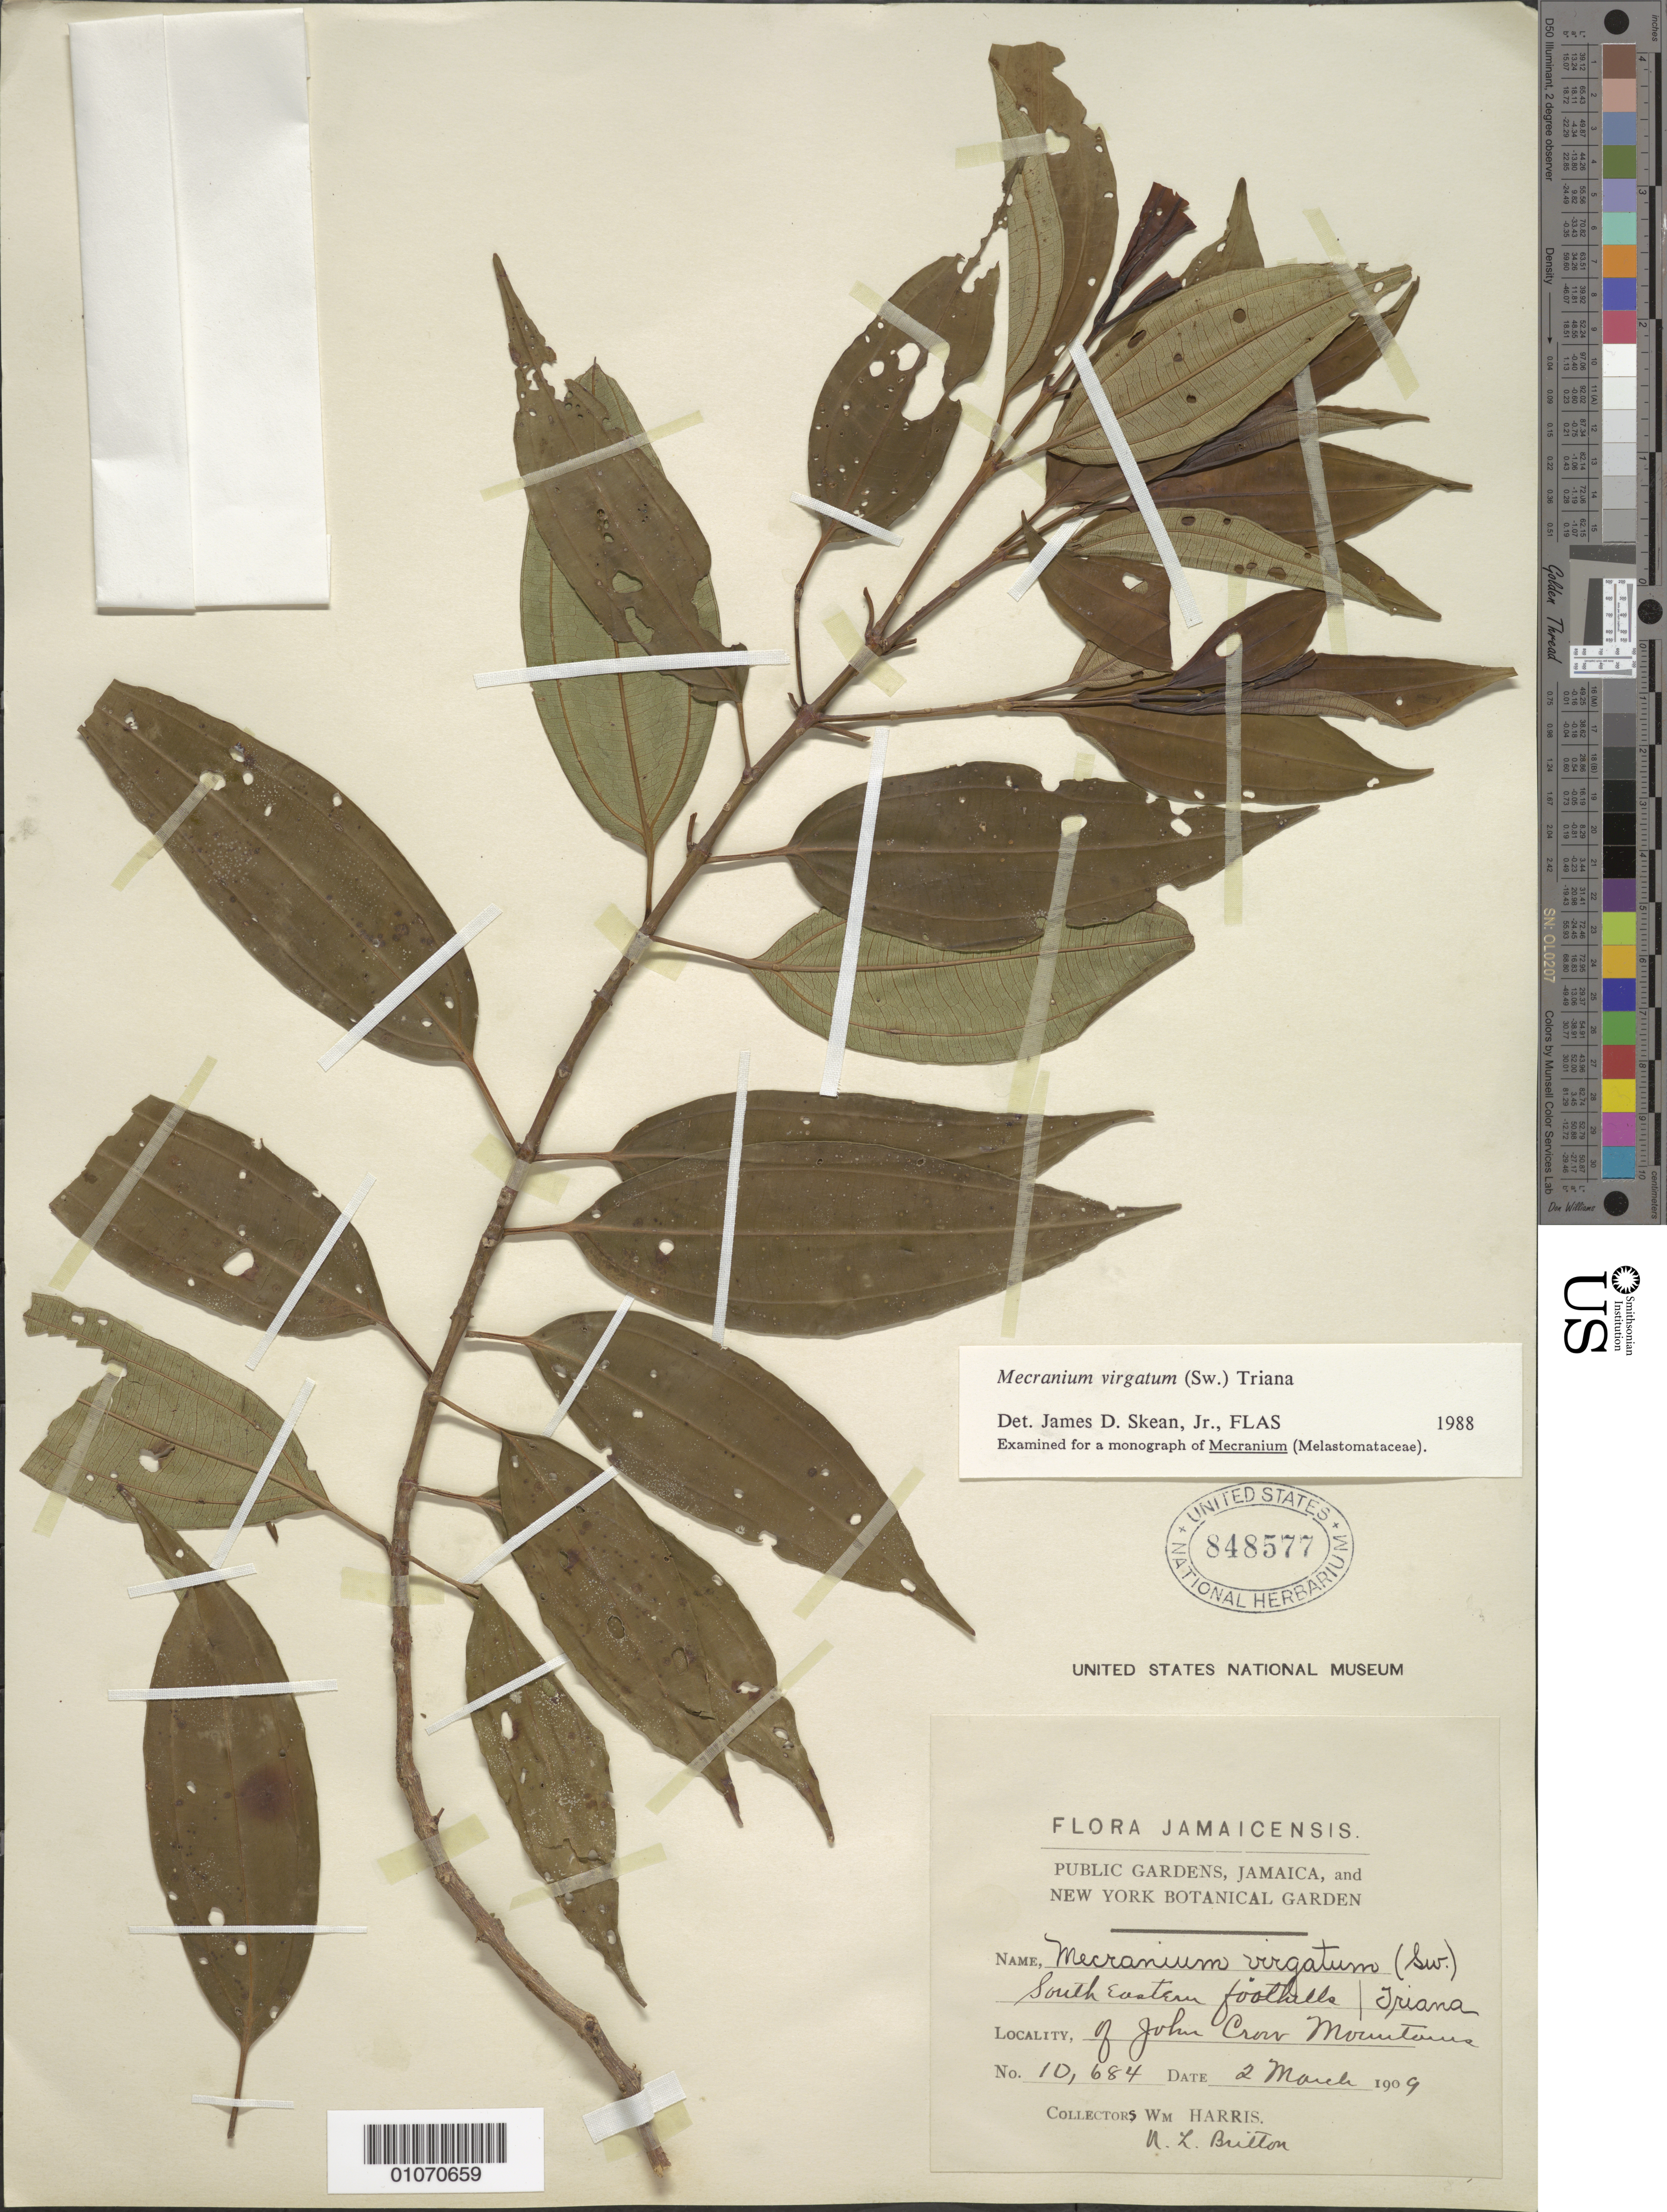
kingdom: Plantae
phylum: Tracheophyta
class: Magnoliopsida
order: Myrtales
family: Melastomataceae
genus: Mecranium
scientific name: Mecranium virgatum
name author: (Sw.) Triana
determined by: Skean, J. D., Jr.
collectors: W. Harris & N. Britton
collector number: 10684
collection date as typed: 02 Mar 1909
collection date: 1909-03-02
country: Jamaica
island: Jamaica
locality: John Crow Mountains, SE foothills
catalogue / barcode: US 848577